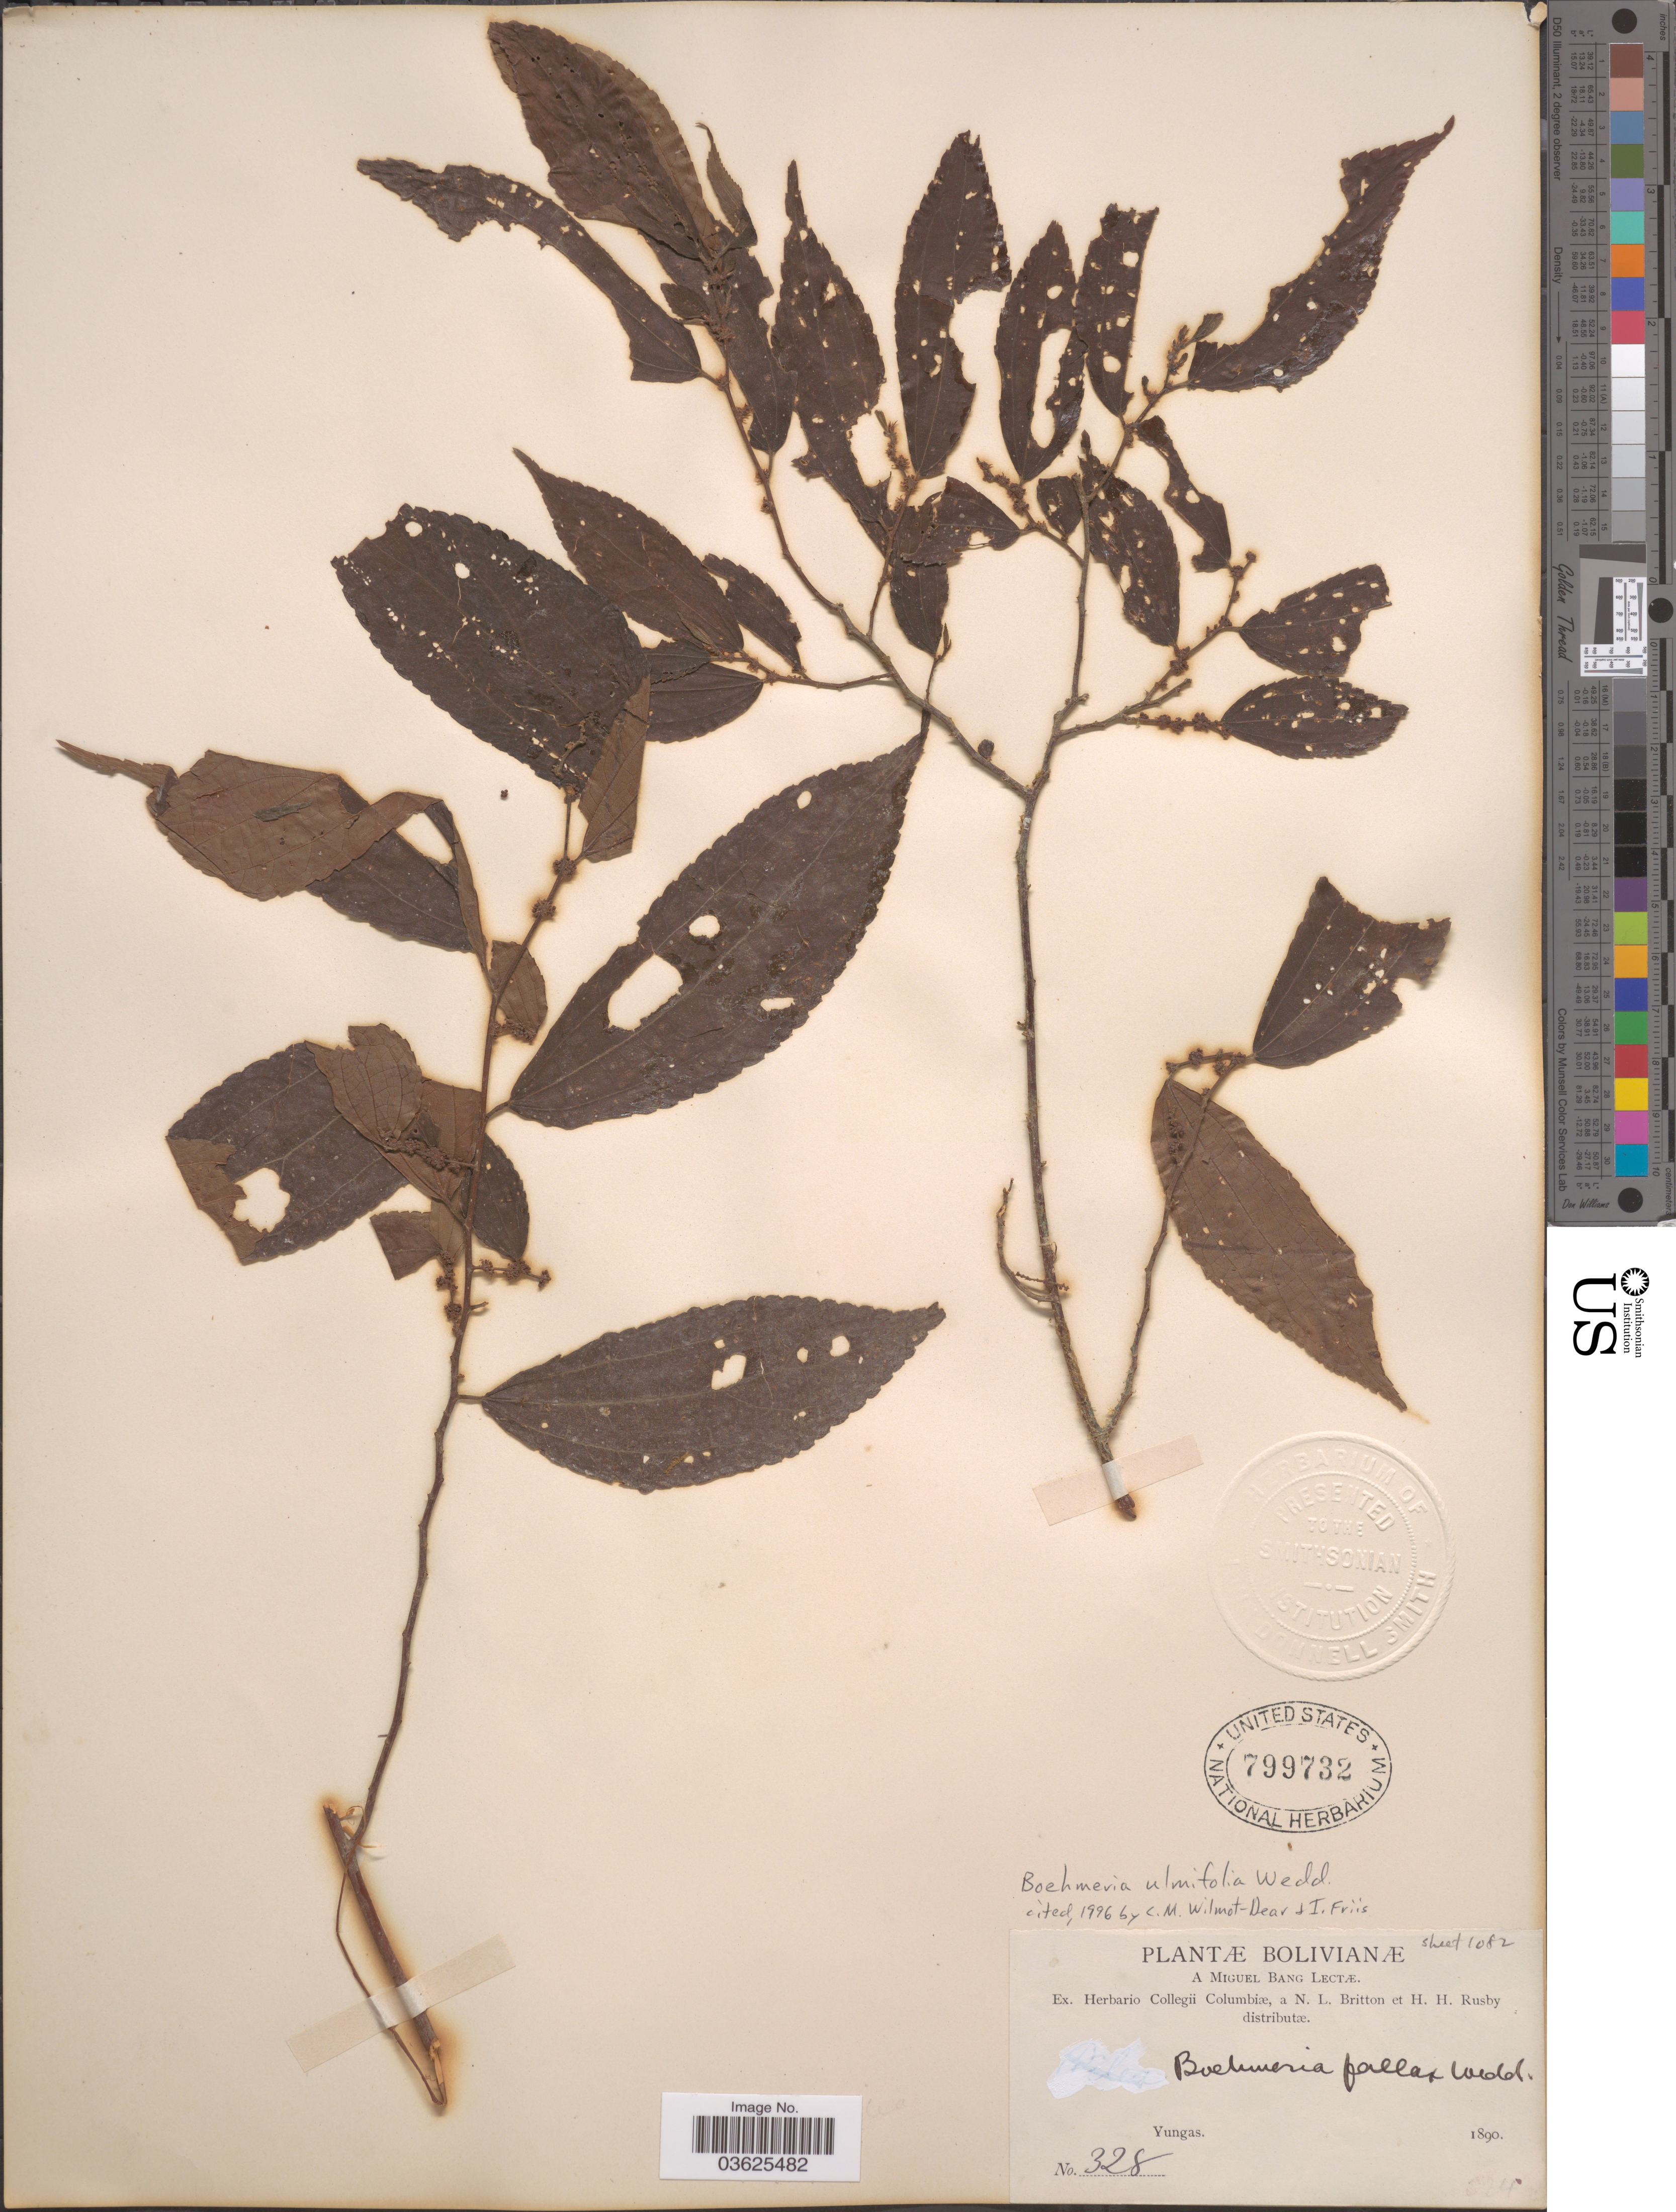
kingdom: Plantae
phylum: Tracheophyta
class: Magnoliopsida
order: Rosales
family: Urticaceae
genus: Boehmeria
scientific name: Boehmeria ulmifolia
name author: Wedd.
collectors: M. Bang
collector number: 328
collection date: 1890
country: Bolivia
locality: Yungas.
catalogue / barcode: US 799732